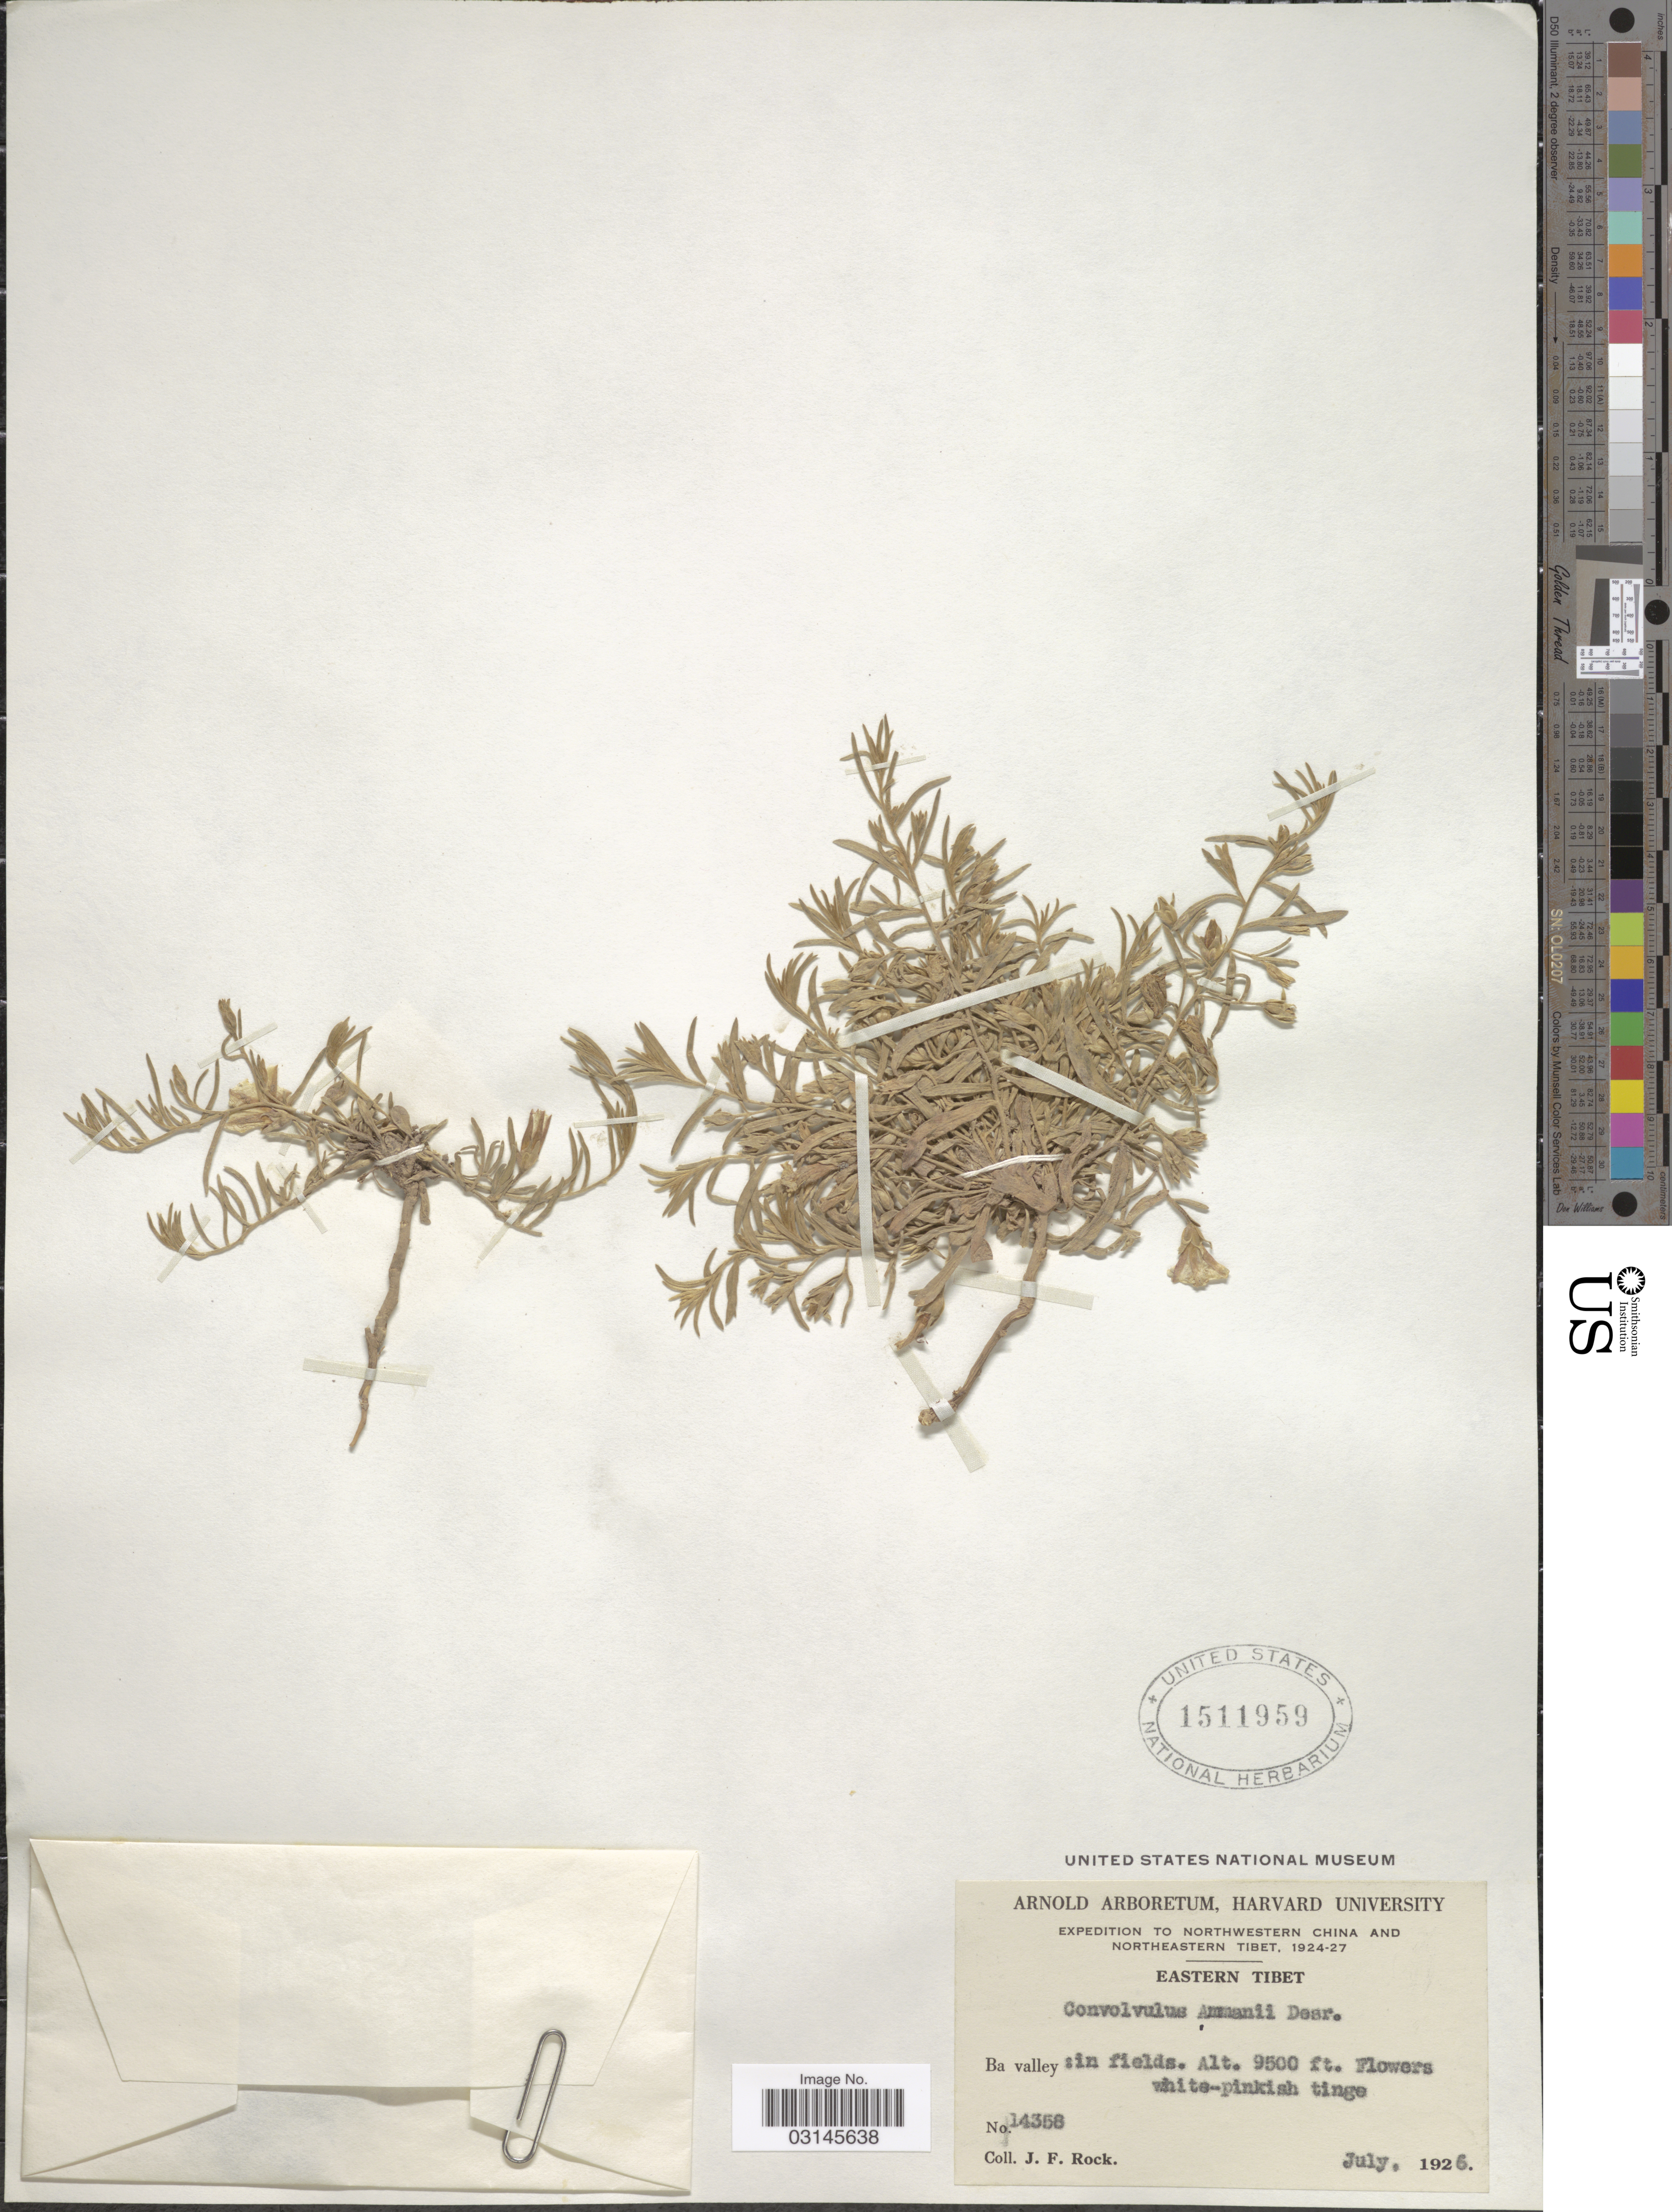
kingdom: Plantae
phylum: Tracheophyta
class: Magnoliopsida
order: Solanales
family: Convolvulaceae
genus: Convolvulus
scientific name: Convolvulus ammanii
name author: Desr.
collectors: J. Rock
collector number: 14358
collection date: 1926-07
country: China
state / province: Xizang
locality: Northeastern Tibet. Eastern Tibet. Ba valley sin fields.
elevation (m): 2896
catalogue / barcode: US 1511959